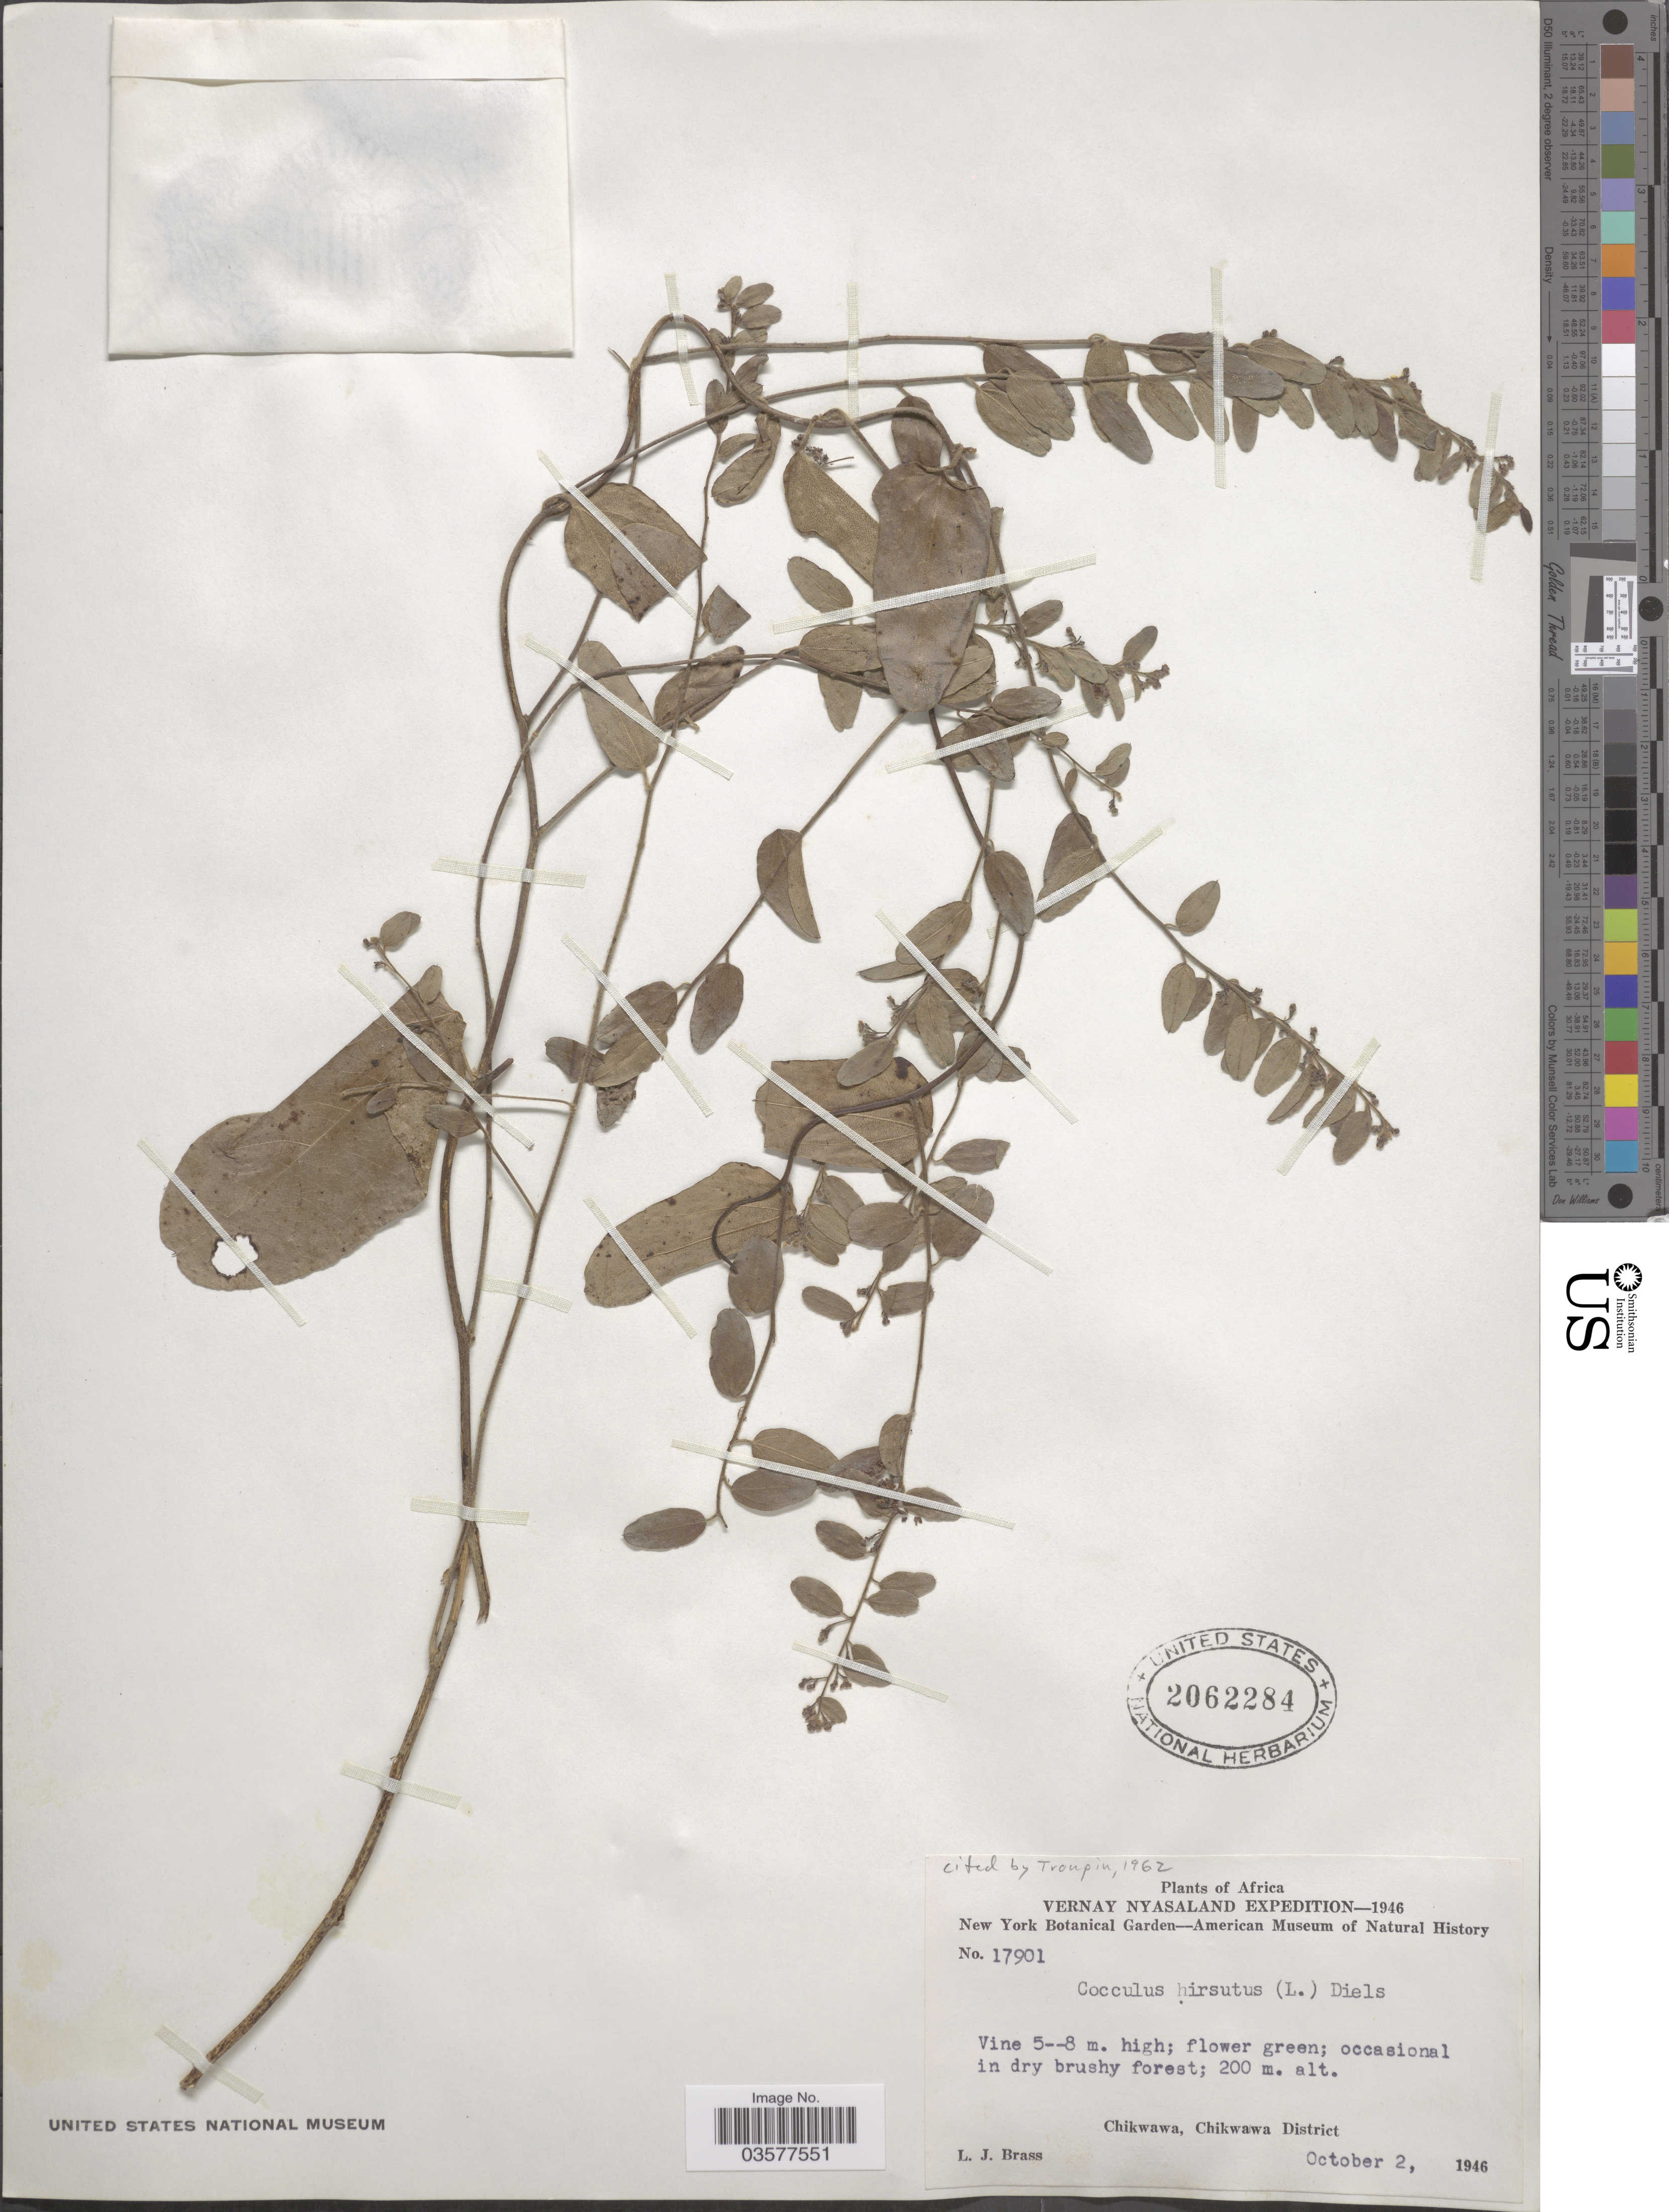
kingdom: Plantae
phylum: Tracheophyta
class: Magnoliopsida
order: Ranunculales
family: Menispermaceae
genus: Cocculus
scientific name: Cocculus hirsutus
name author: (L.) Diels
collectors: L. J. Brass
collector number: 17901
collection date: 1946-10-02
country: Malawi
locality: Vernay Nyasaland. Chikwawa, Chikwawa District.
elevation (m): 200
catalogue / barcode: US 2062284